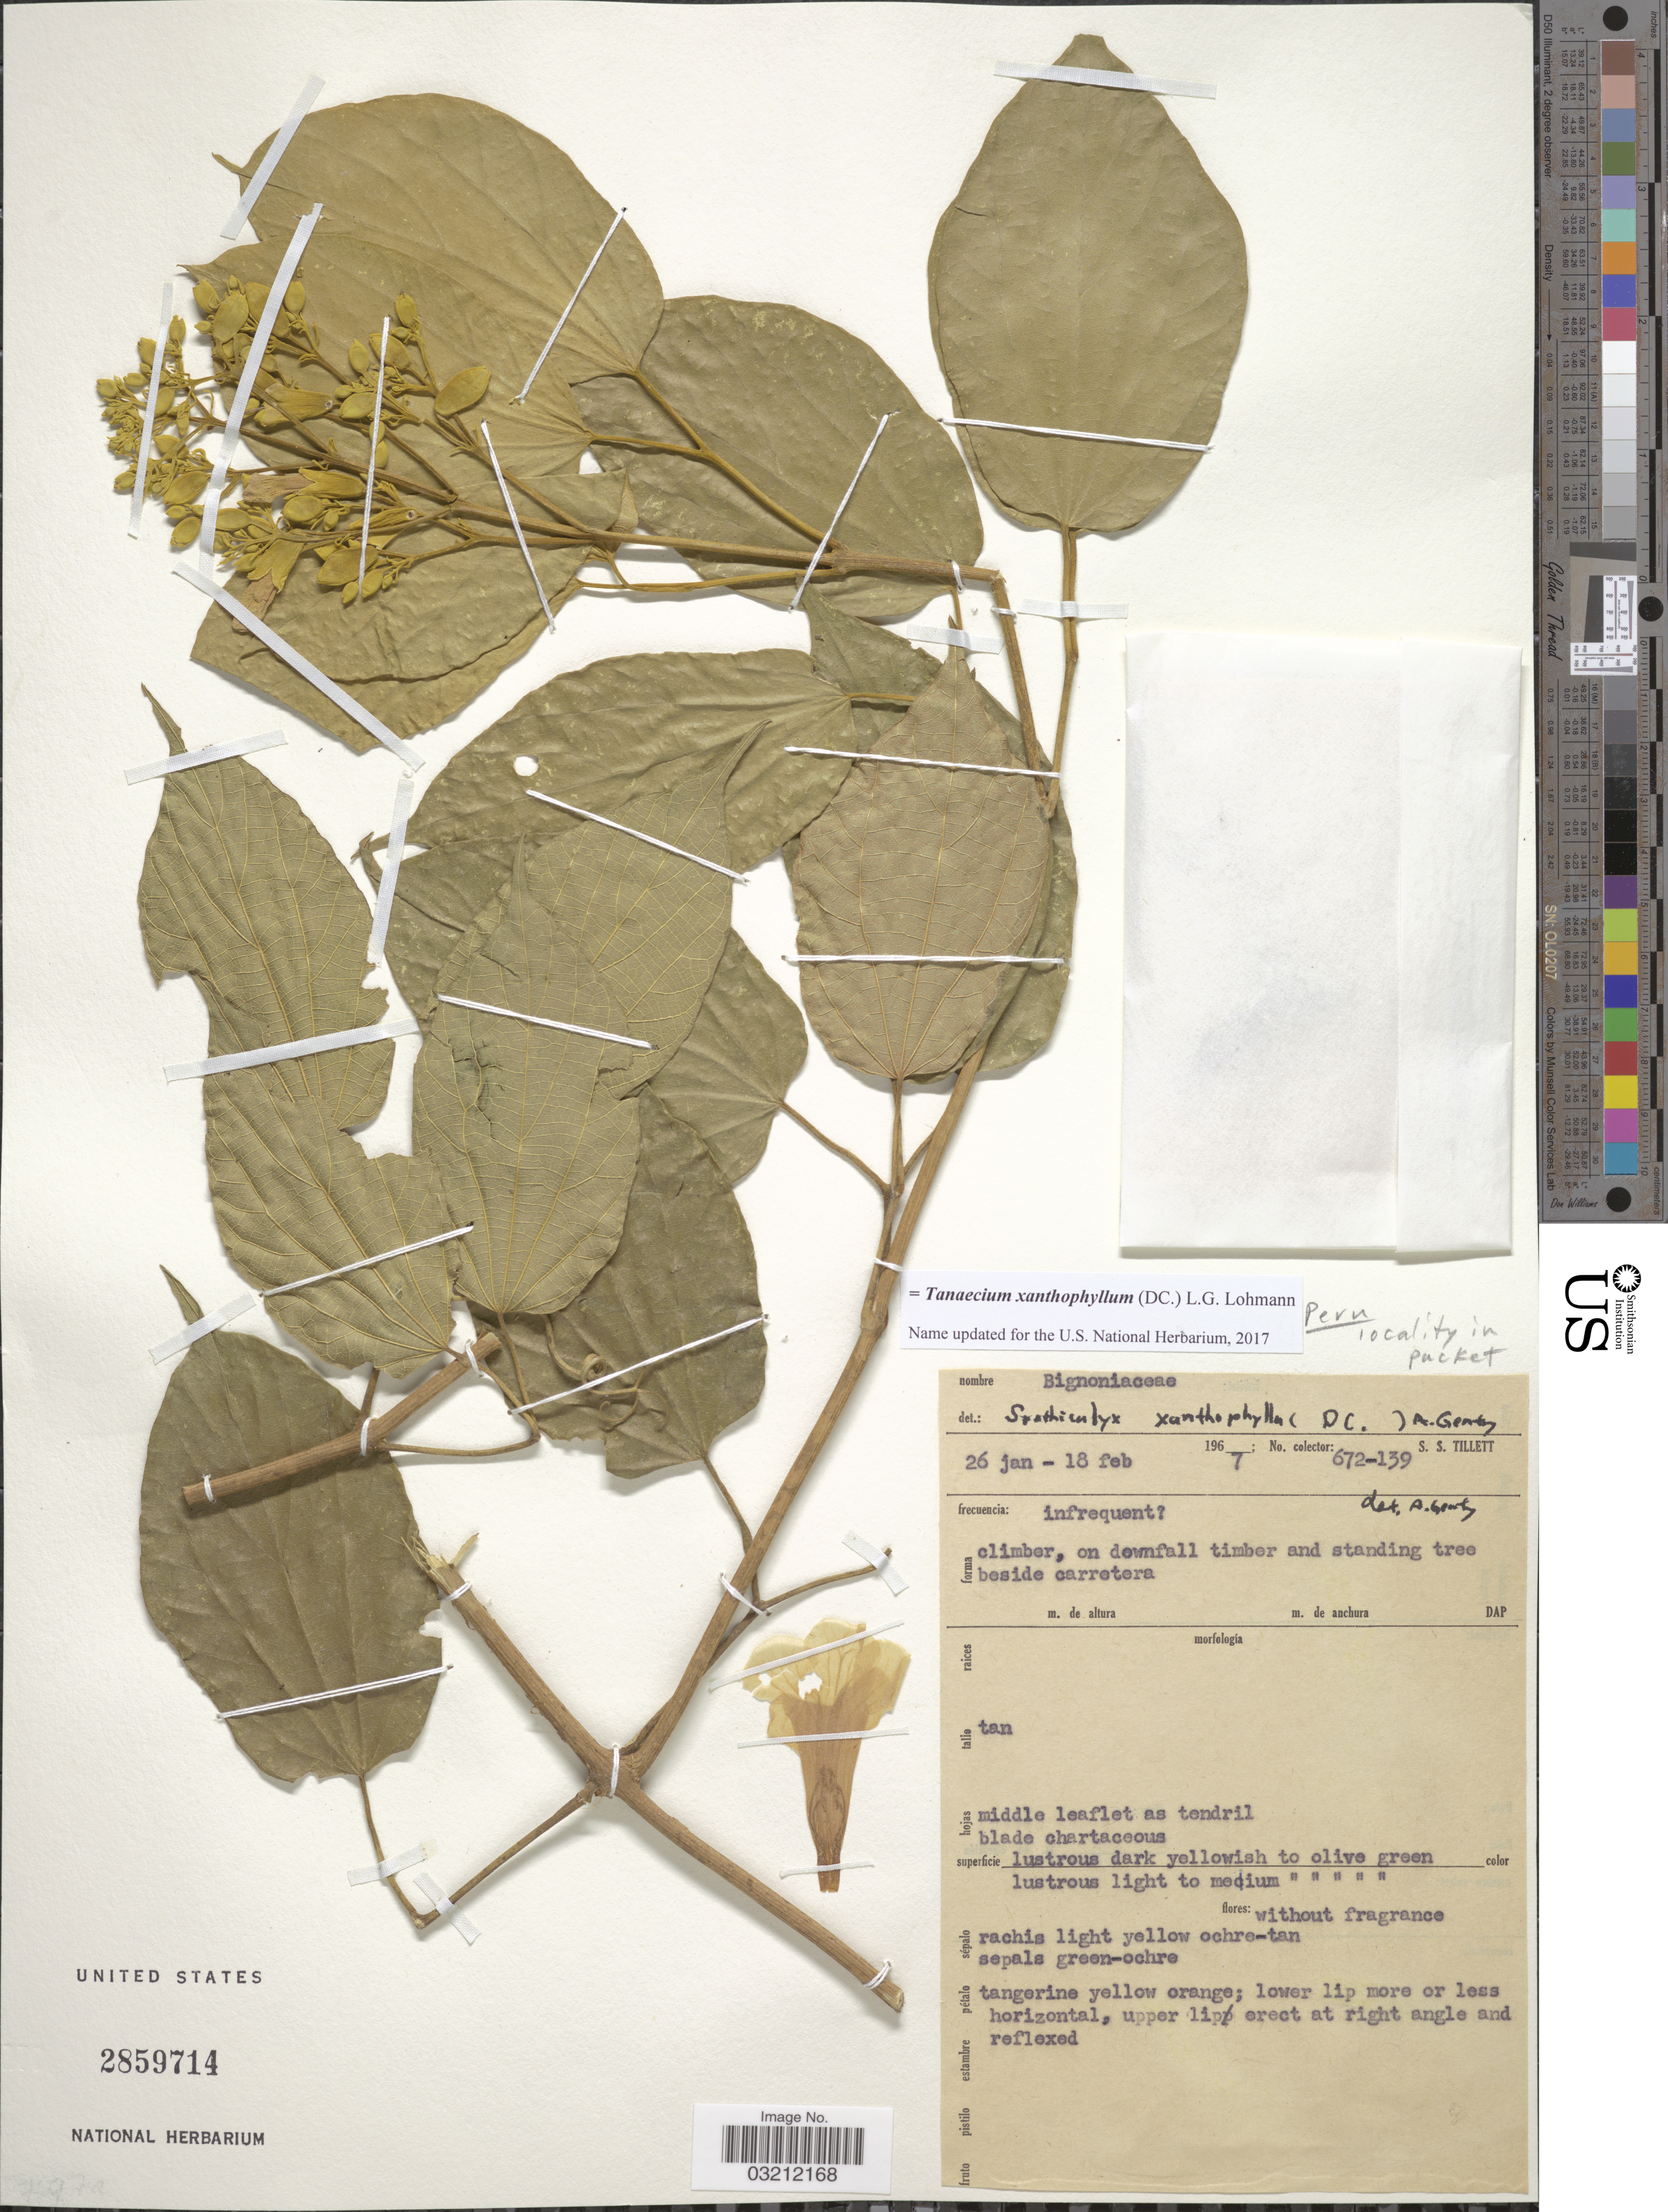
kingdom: Plantae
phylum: Tracheophyta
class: Magnoliopsida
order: Lamiales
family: Bignoniaceae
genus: Tanaecium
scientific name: Tanaecium xanthophyllum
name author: (DC.) L.G. Lohmann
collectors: S. S. Tillett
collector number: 672-139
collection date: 1967-01-26/1967-02-18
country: Peru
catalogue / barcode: US 2859714